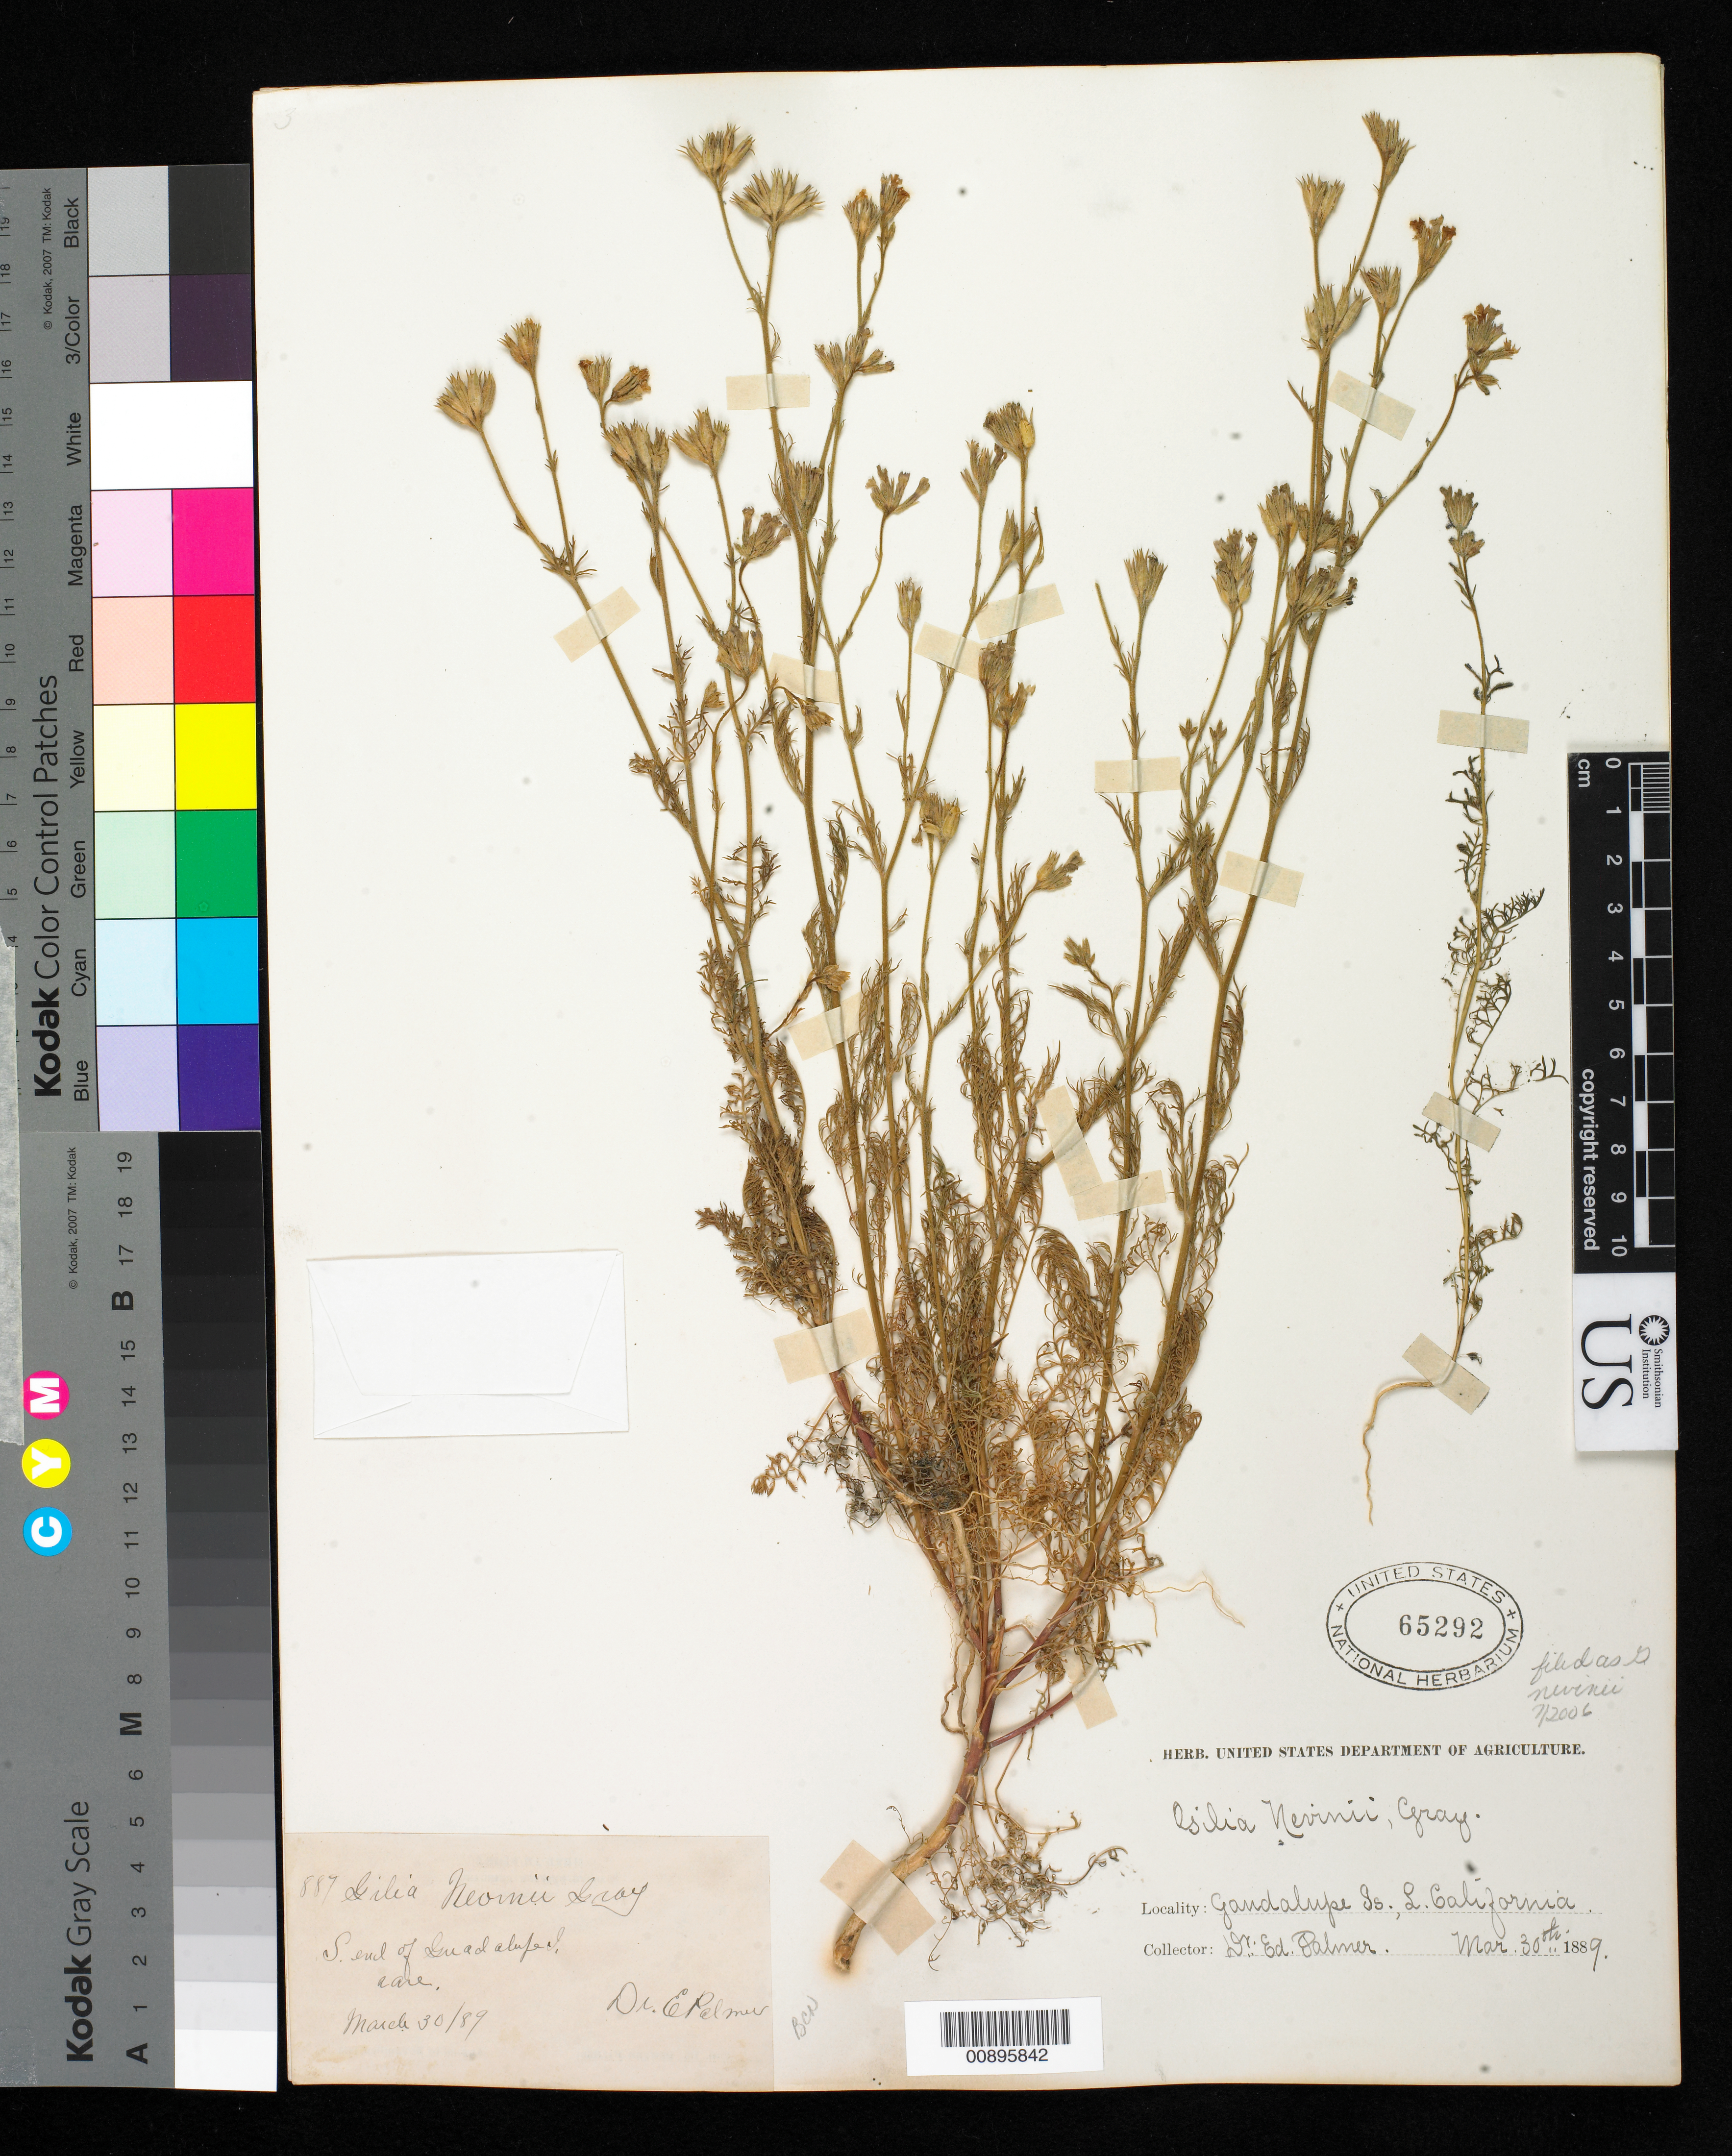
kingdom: Plantae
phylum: Tracheophyta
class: Magnoliopsida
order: Ericales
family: Polemoniaceae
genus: Gilia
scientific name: Gilia nevinii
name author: A. Gray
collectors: E. Palmer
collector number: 887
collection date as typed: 30 Mar 1889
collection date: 1889-03-30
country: Mexico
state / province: Baja California Norte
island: Guadalupe I.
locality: S. end of Guadalupe Island, Baja California.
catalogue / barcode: US 65292